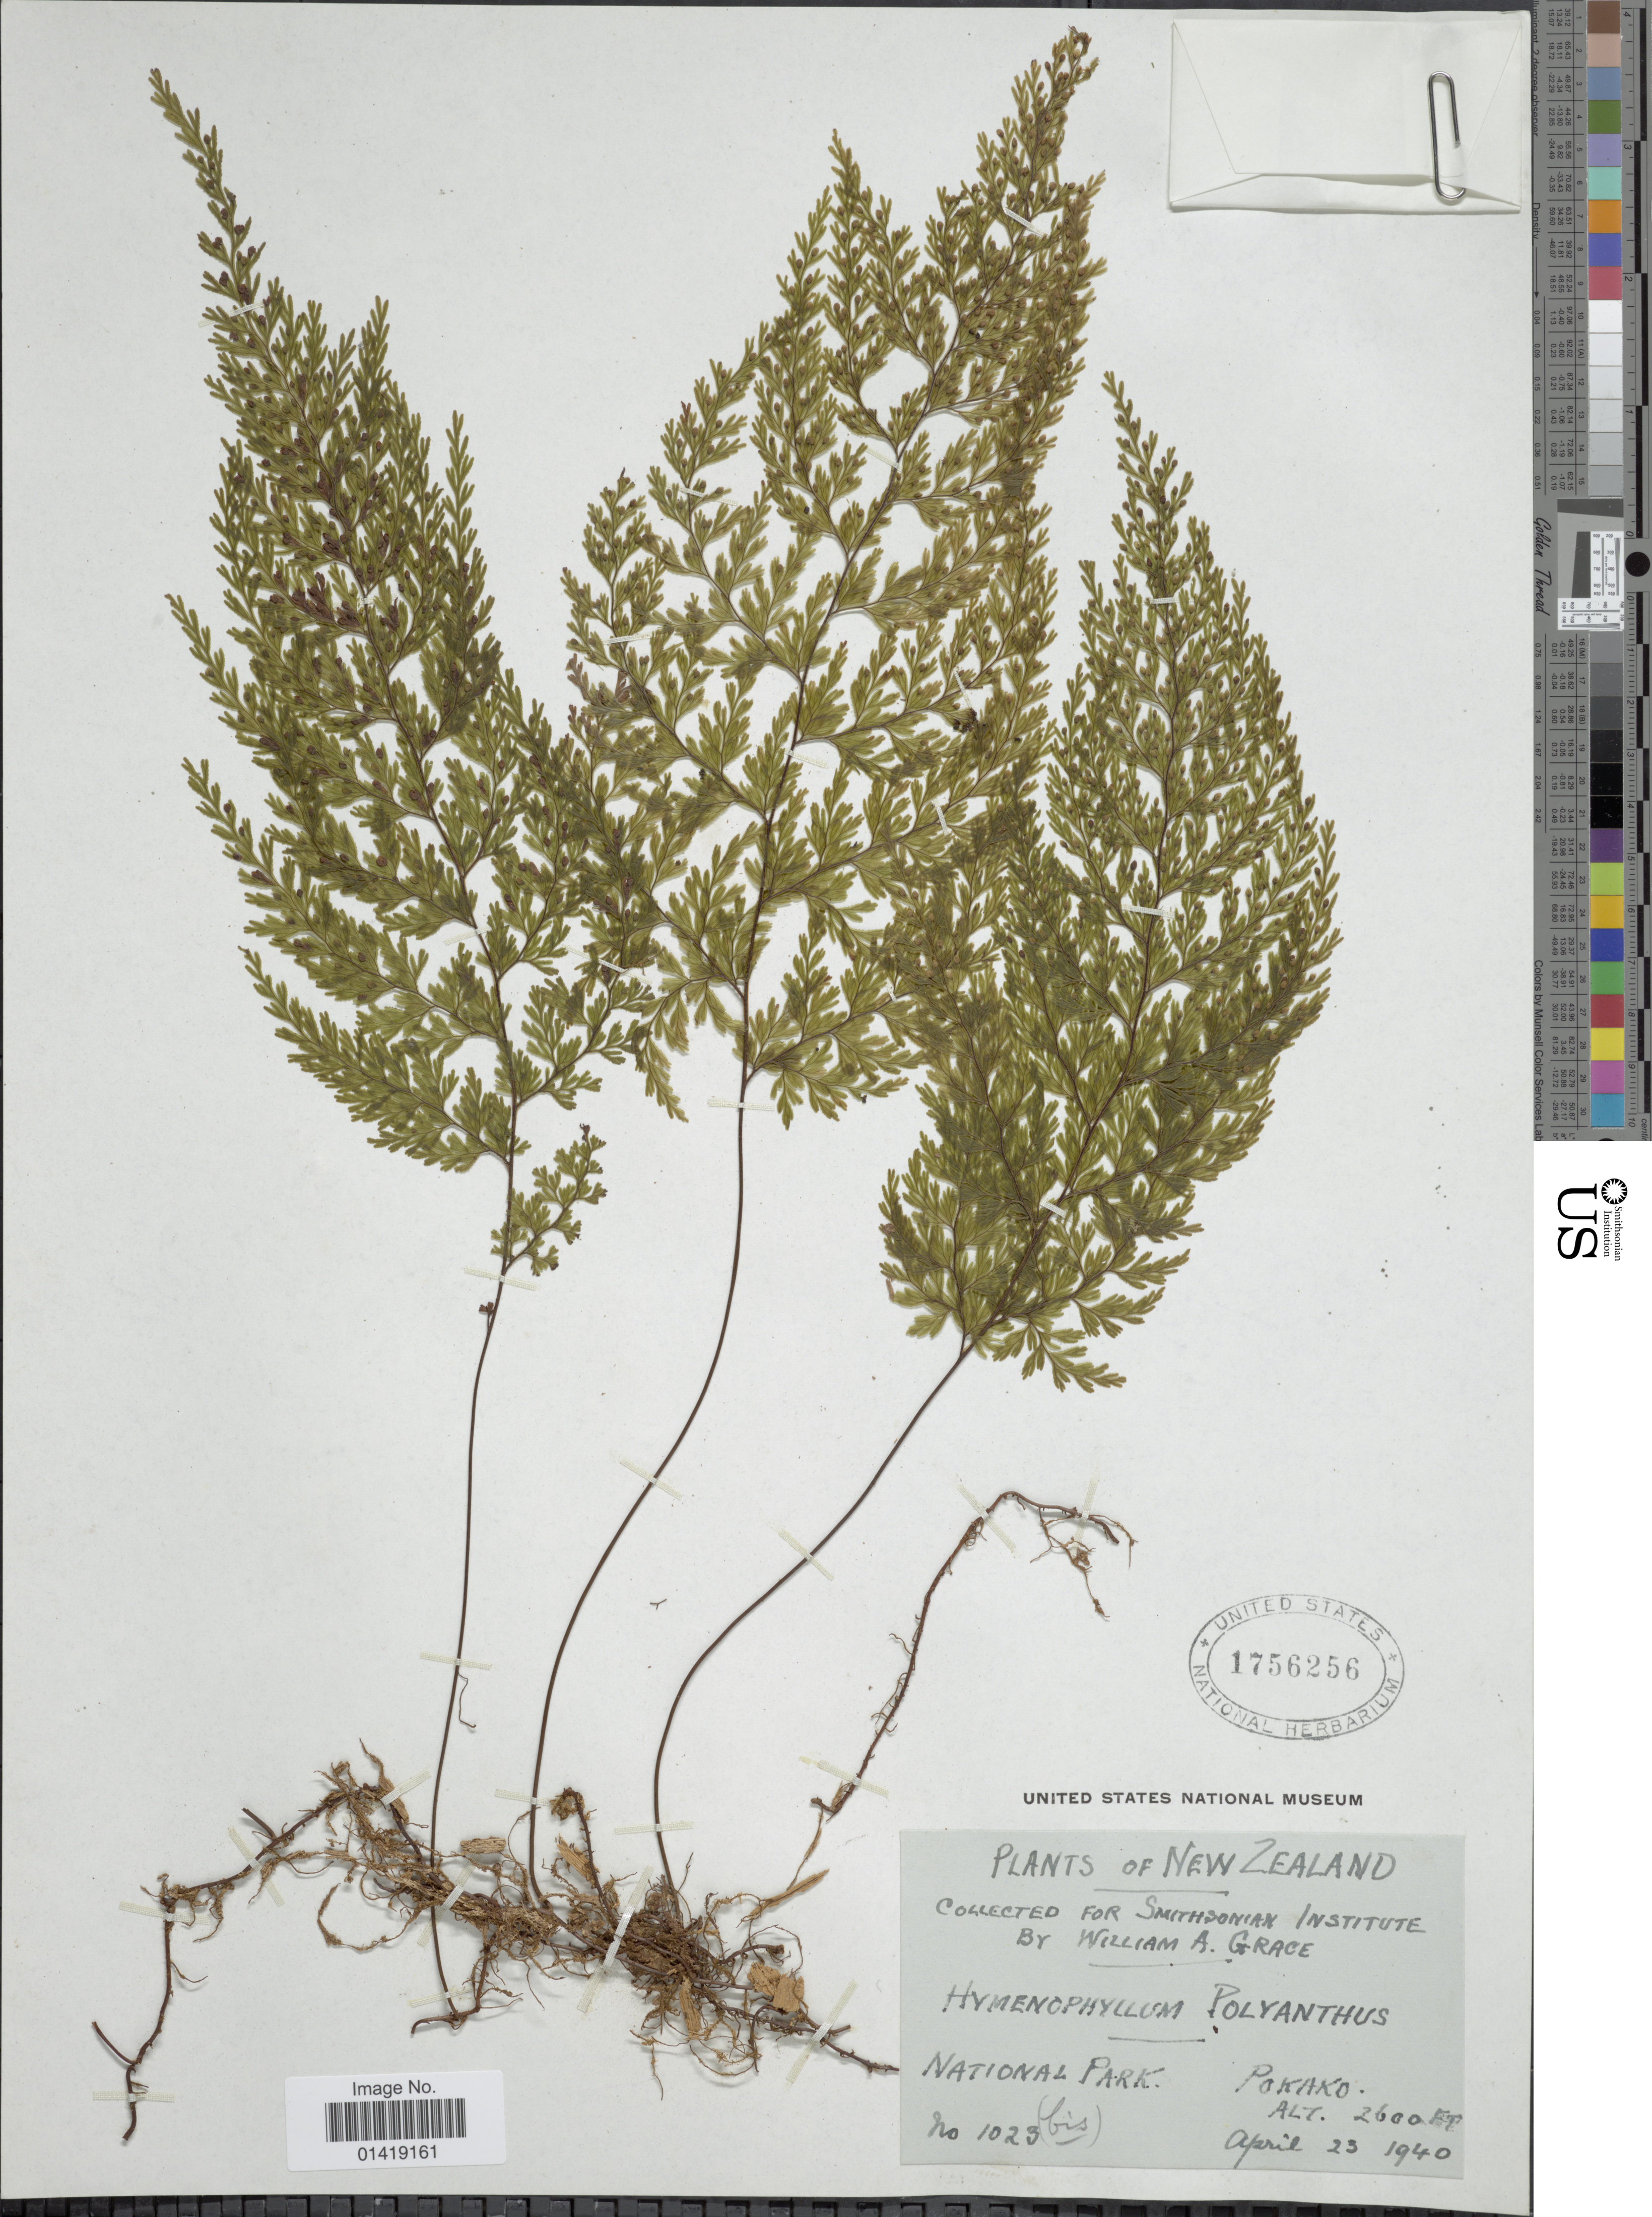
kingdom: Plantae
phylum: Tracheophyta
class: Polypodiopsida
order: Hymenophyllales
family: Hymenophyllaceae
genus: Hymenophyllum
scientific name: Hymenophyllum polyanthos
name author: (Sw.) Sw.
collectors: W. Grace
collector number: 1023 (bis)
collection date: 1940-04-23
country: New Zealand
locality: National park Pokaka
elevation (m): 792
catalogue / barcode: US 1756256